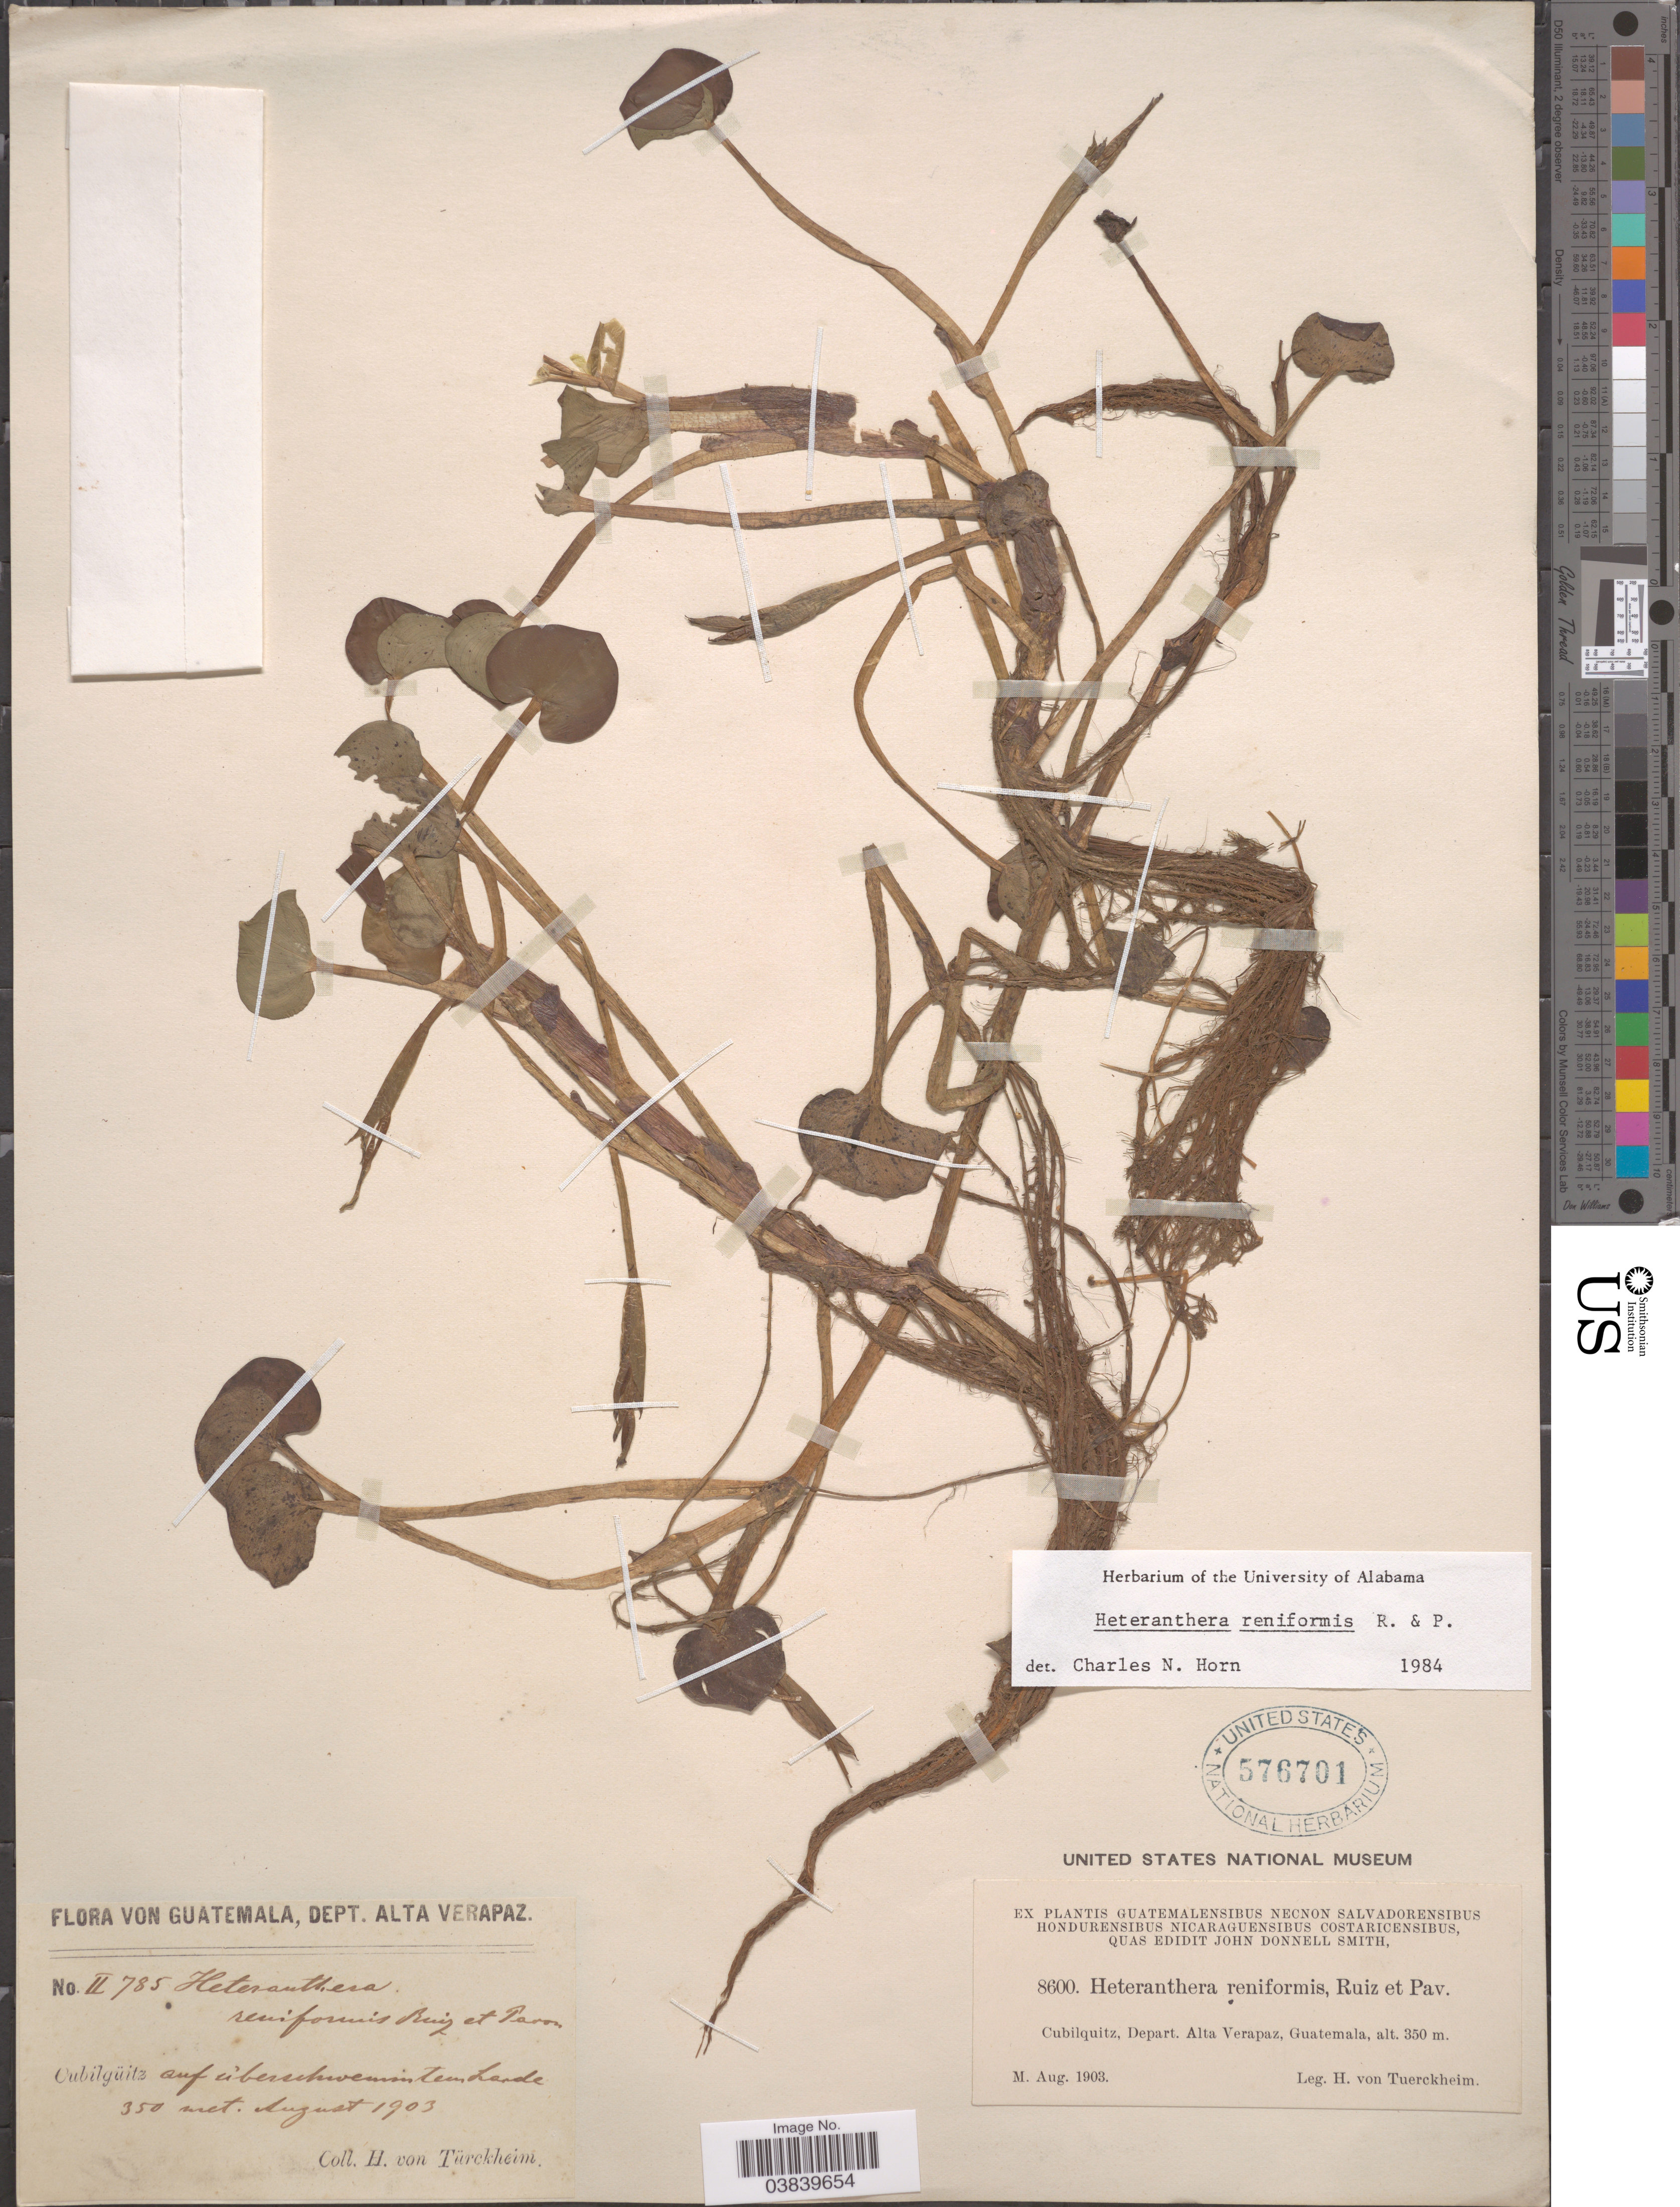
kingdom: Plantae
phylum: Tracheophyta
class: Liliopsida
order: Commelinales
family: Pontederiaceae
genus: Heteranthera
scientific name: Heteranthera reniformis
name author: Ruiz & Pav.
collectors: H. von Türckheim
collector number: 8600/II785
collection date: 1903-08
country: Guatemala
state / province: Alta Verapaz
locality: Cubilquitz, Depart. Alta Verapaz. Cubilgüitz.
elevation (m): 350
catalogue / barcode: US 576701